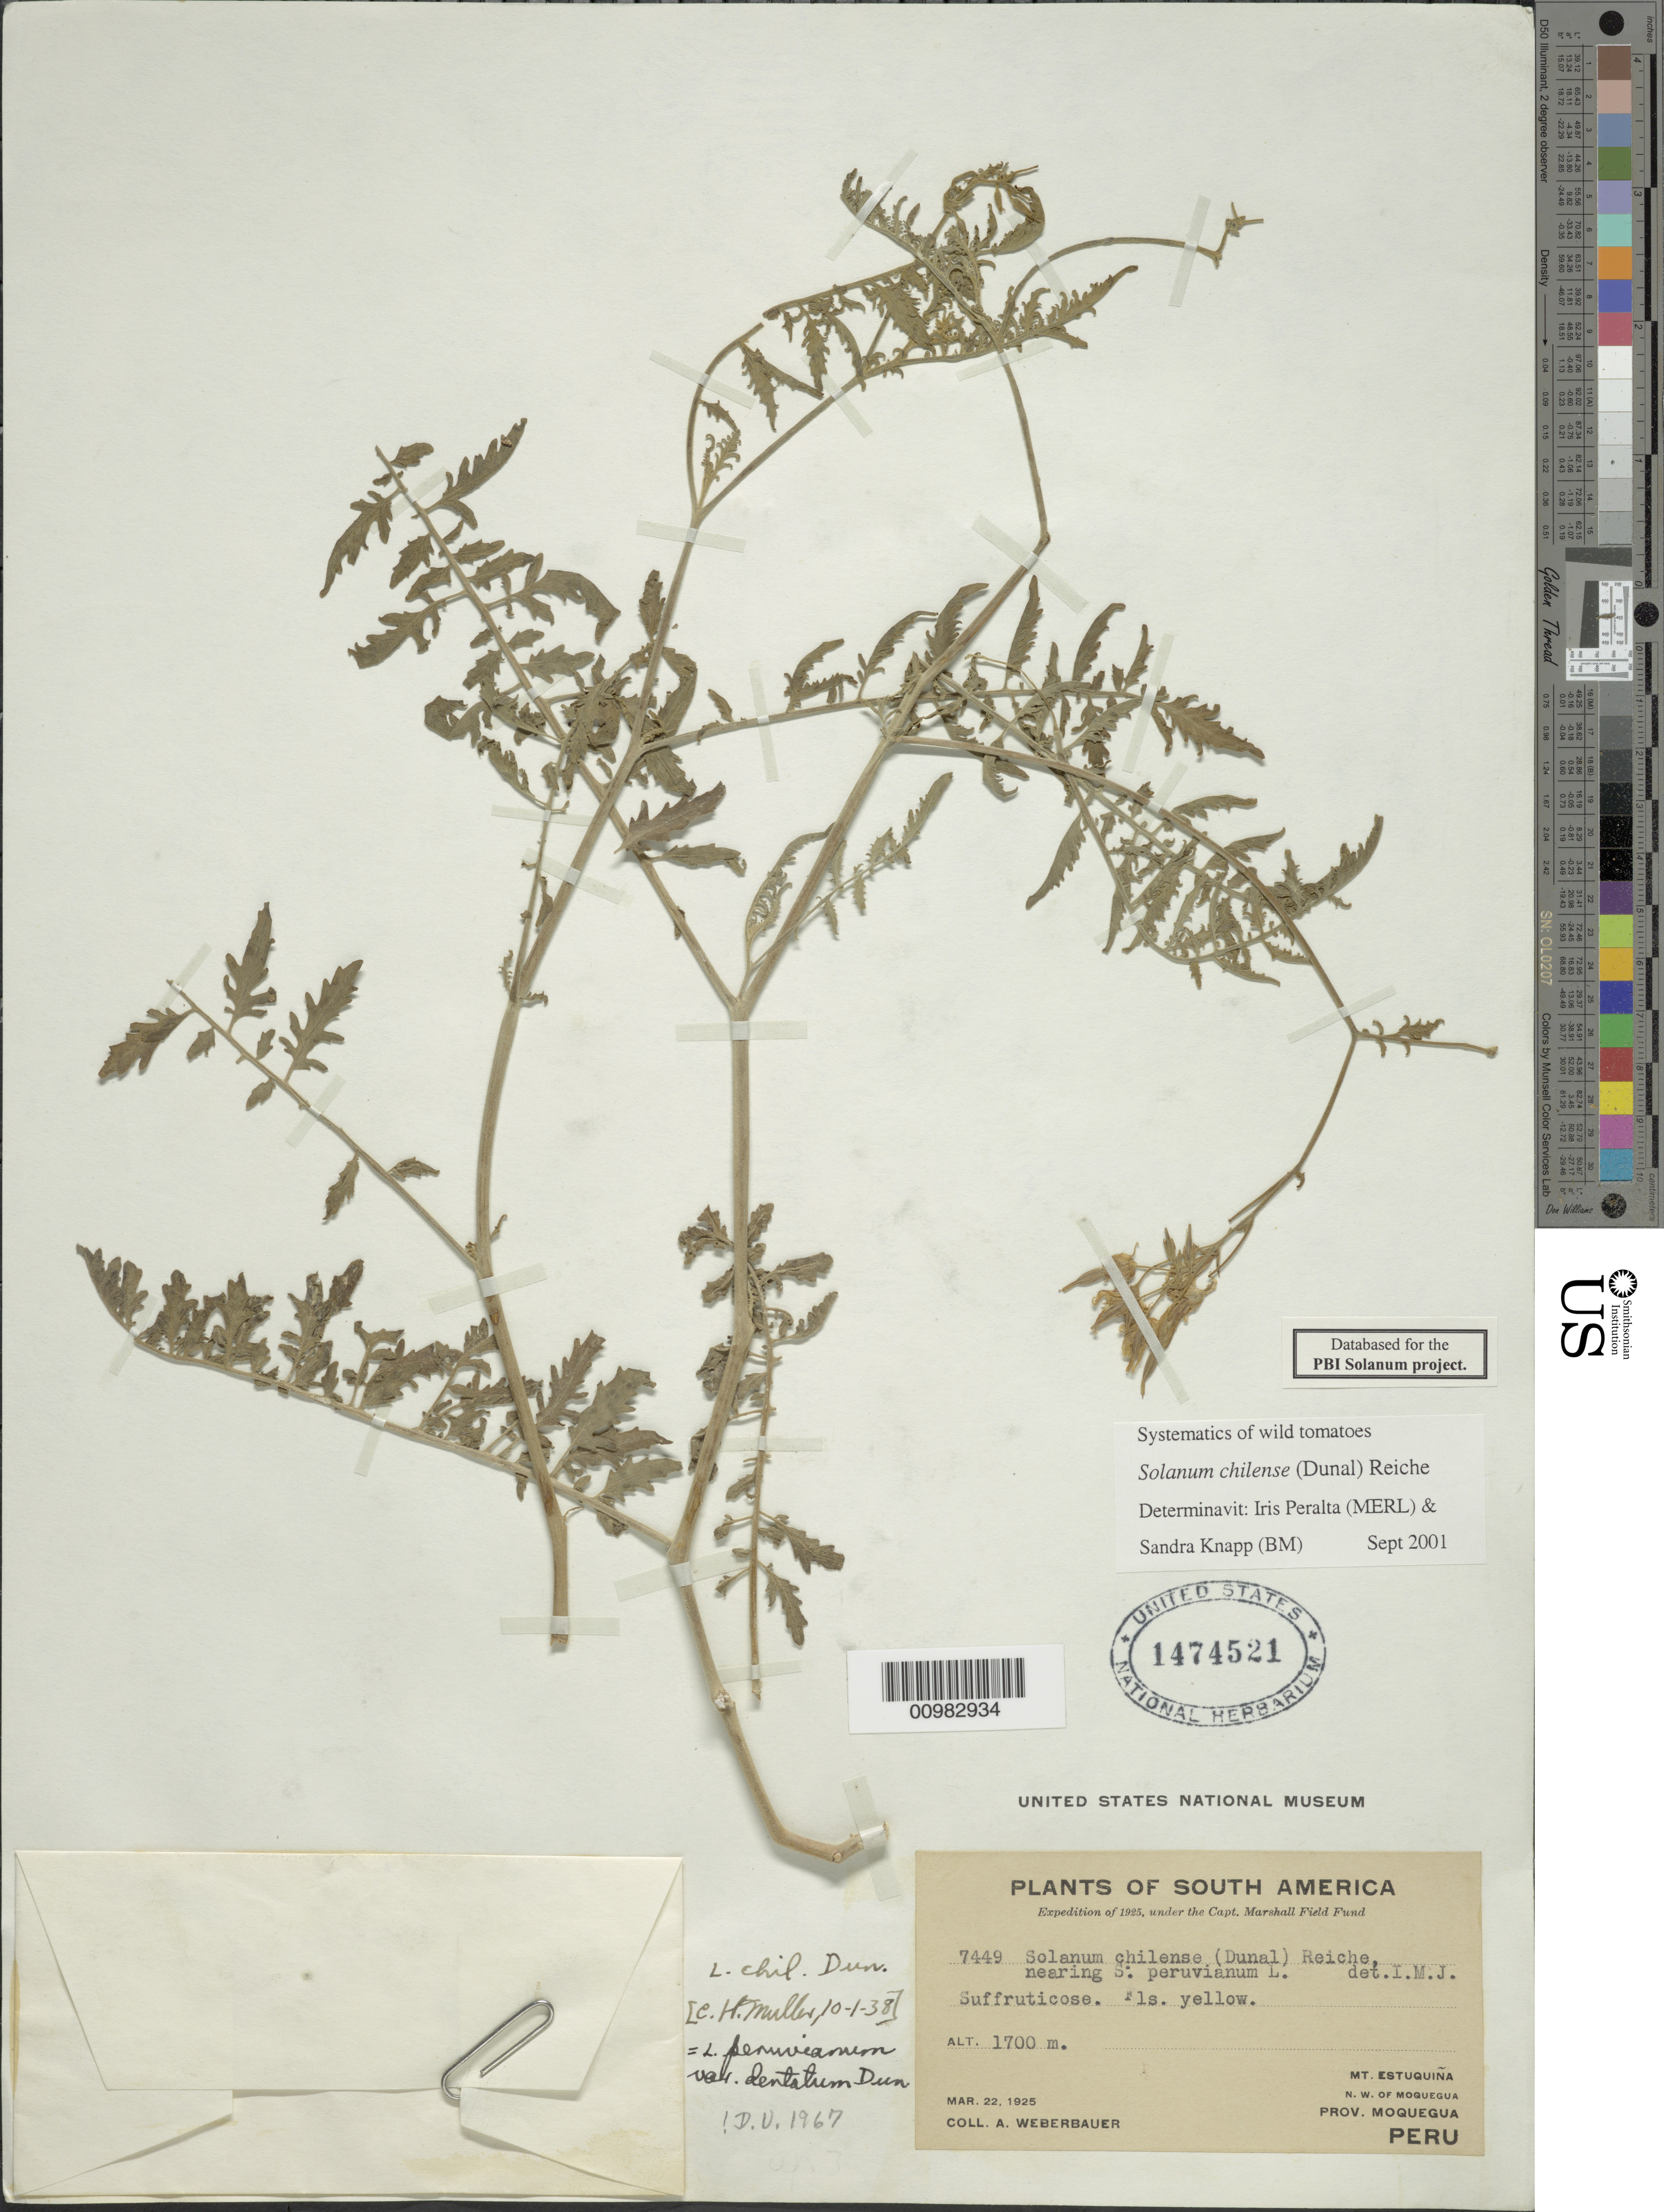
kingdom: Plantae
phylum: Tracheophyta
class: Magnoliopsida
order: Solanales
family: Solanaceae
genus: Solanum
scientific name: Solanum chilense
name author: (Dunal) Reiche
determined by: Peralta, Iris E.; Knapp, S. D.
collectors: A. Weberbauer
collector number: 7449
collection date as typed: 22 Mar 1925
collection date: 1925-03-22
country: Peru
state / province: Moquegua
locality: Mt. Estuquiña, NW of Moquegua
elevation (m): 1700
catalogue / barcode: US 1474521